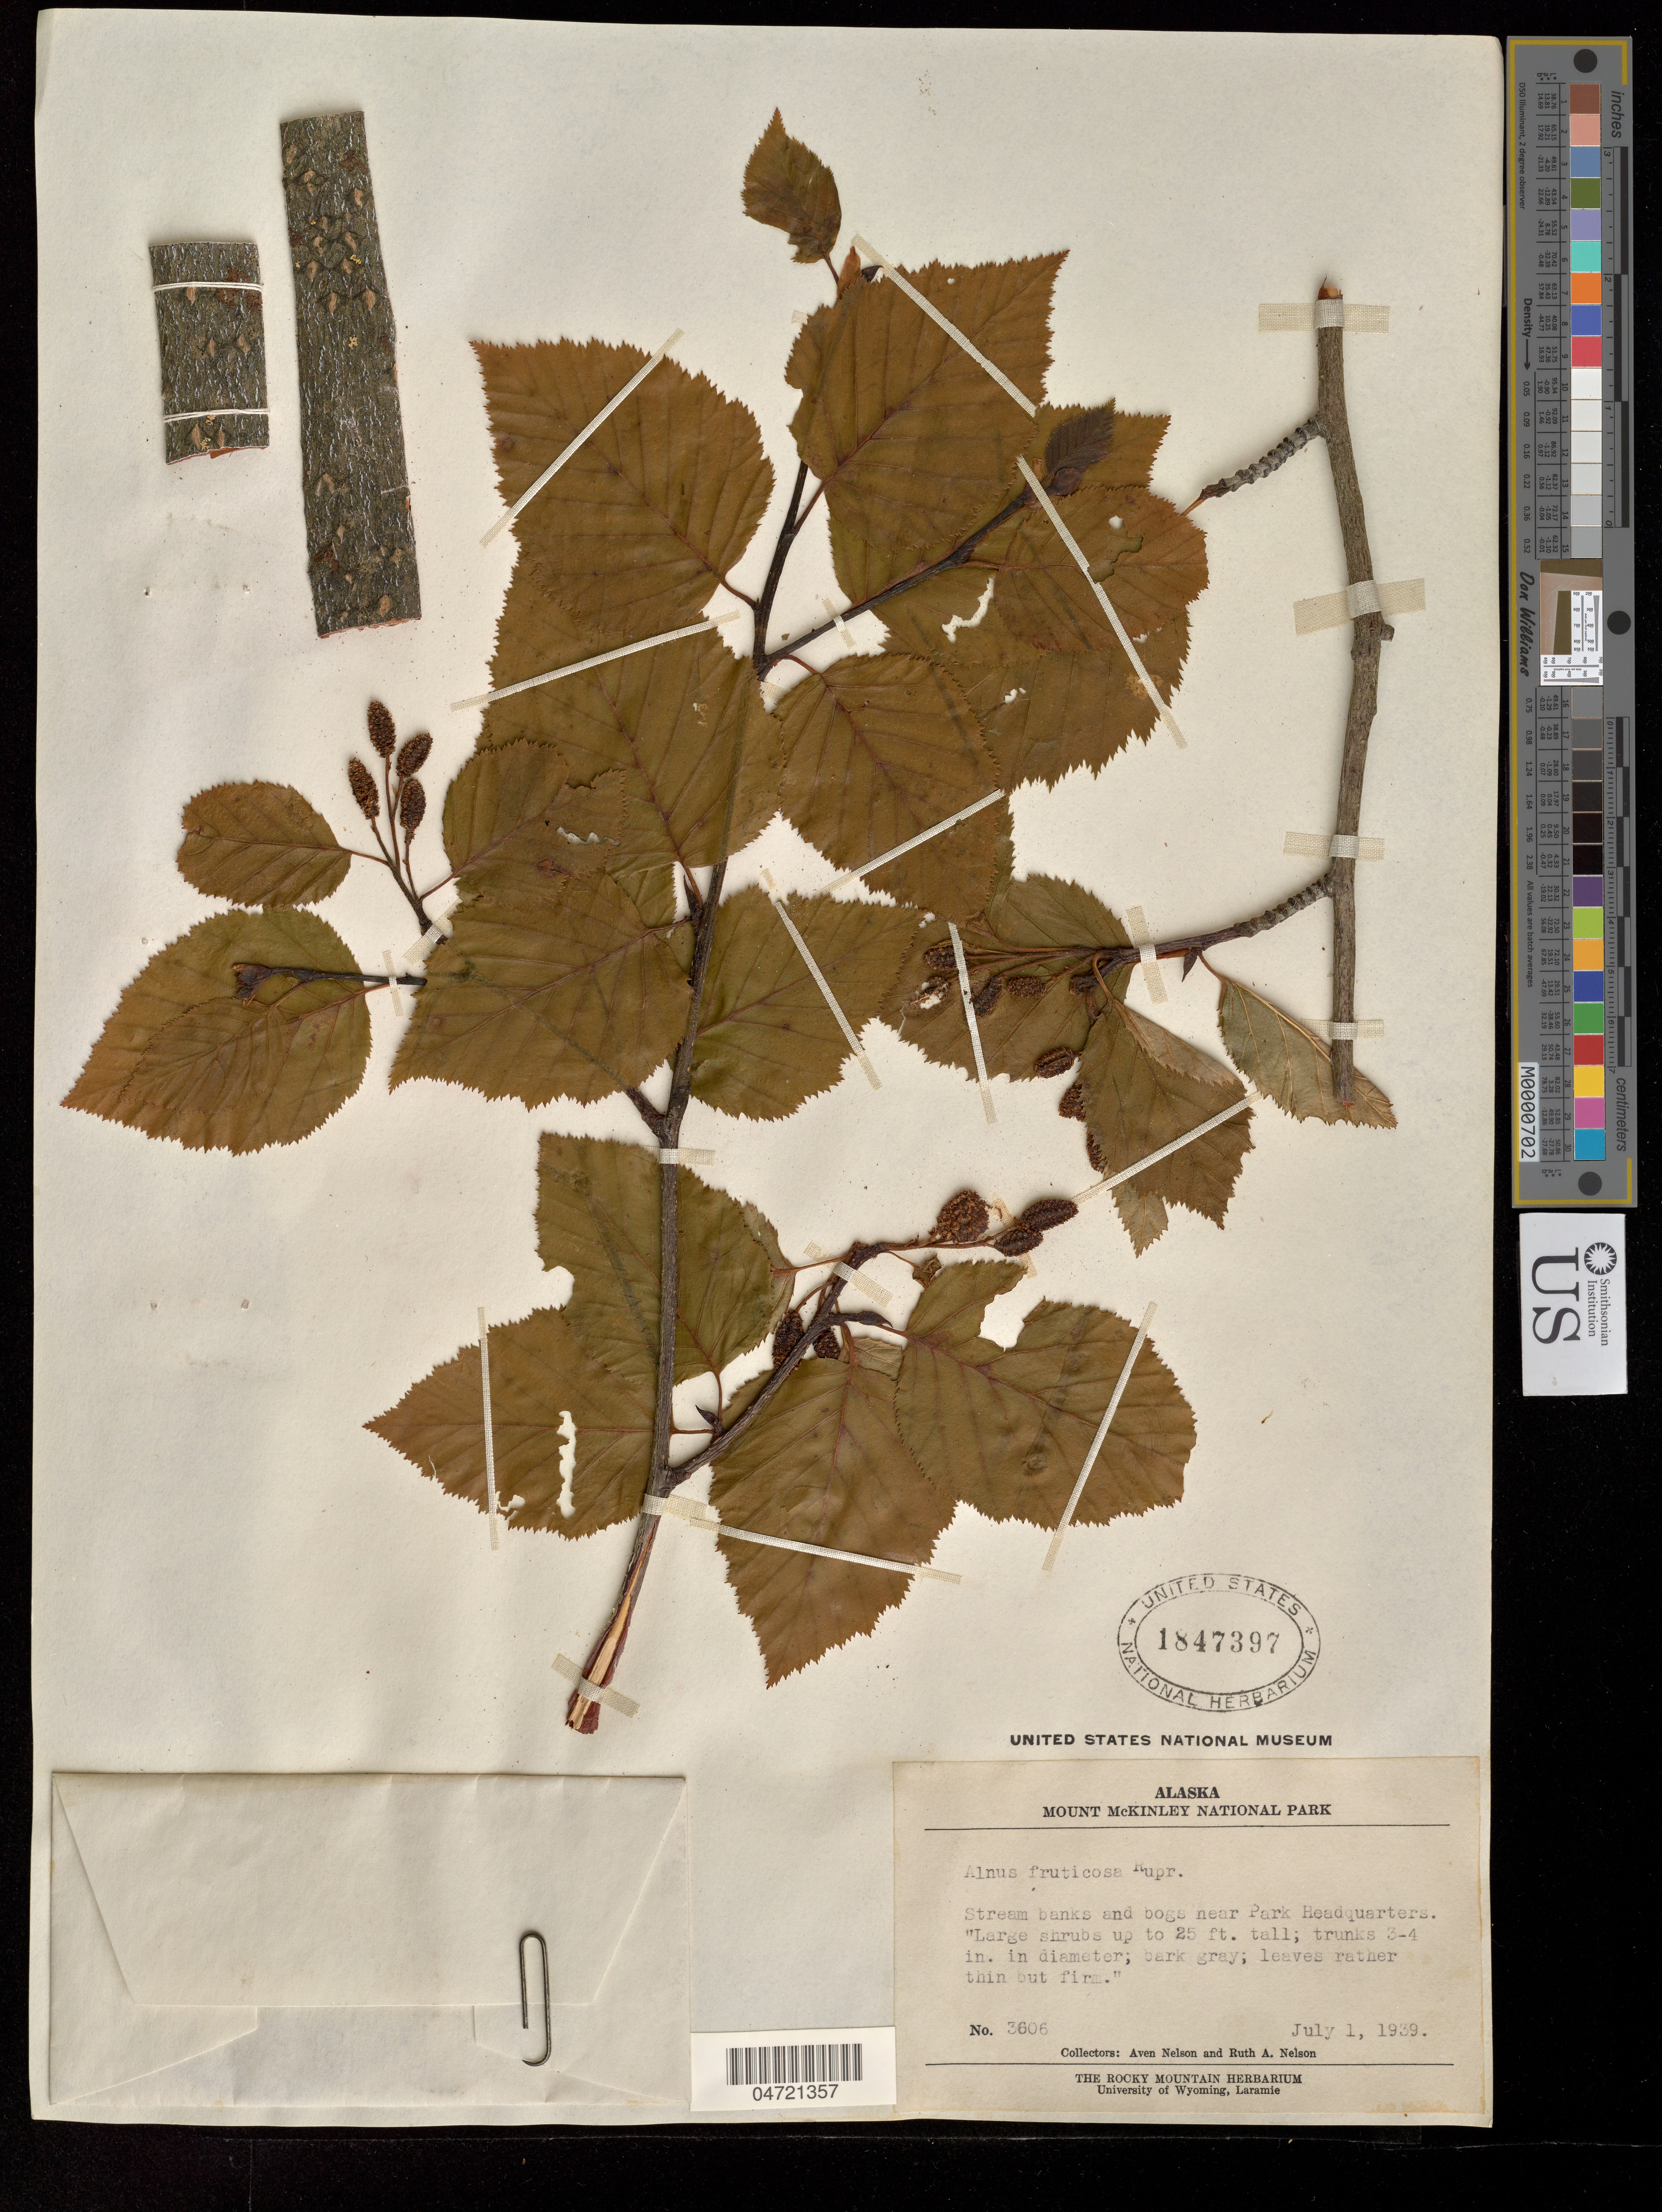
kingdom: Plantae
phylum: Tracheophyta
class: Magnoliopsida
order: Fagales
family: Betulaceae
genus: Alnus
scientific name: Alnus fruticosa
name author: Rupr.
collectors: A. Nelson & R. A. Nelson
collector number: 3606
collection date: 1939-07-01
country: United States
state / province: Alaska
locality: Mount McKinley National Park. Near Park Headquarters.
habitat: Stream bans and bogs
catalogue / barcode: US 1847397